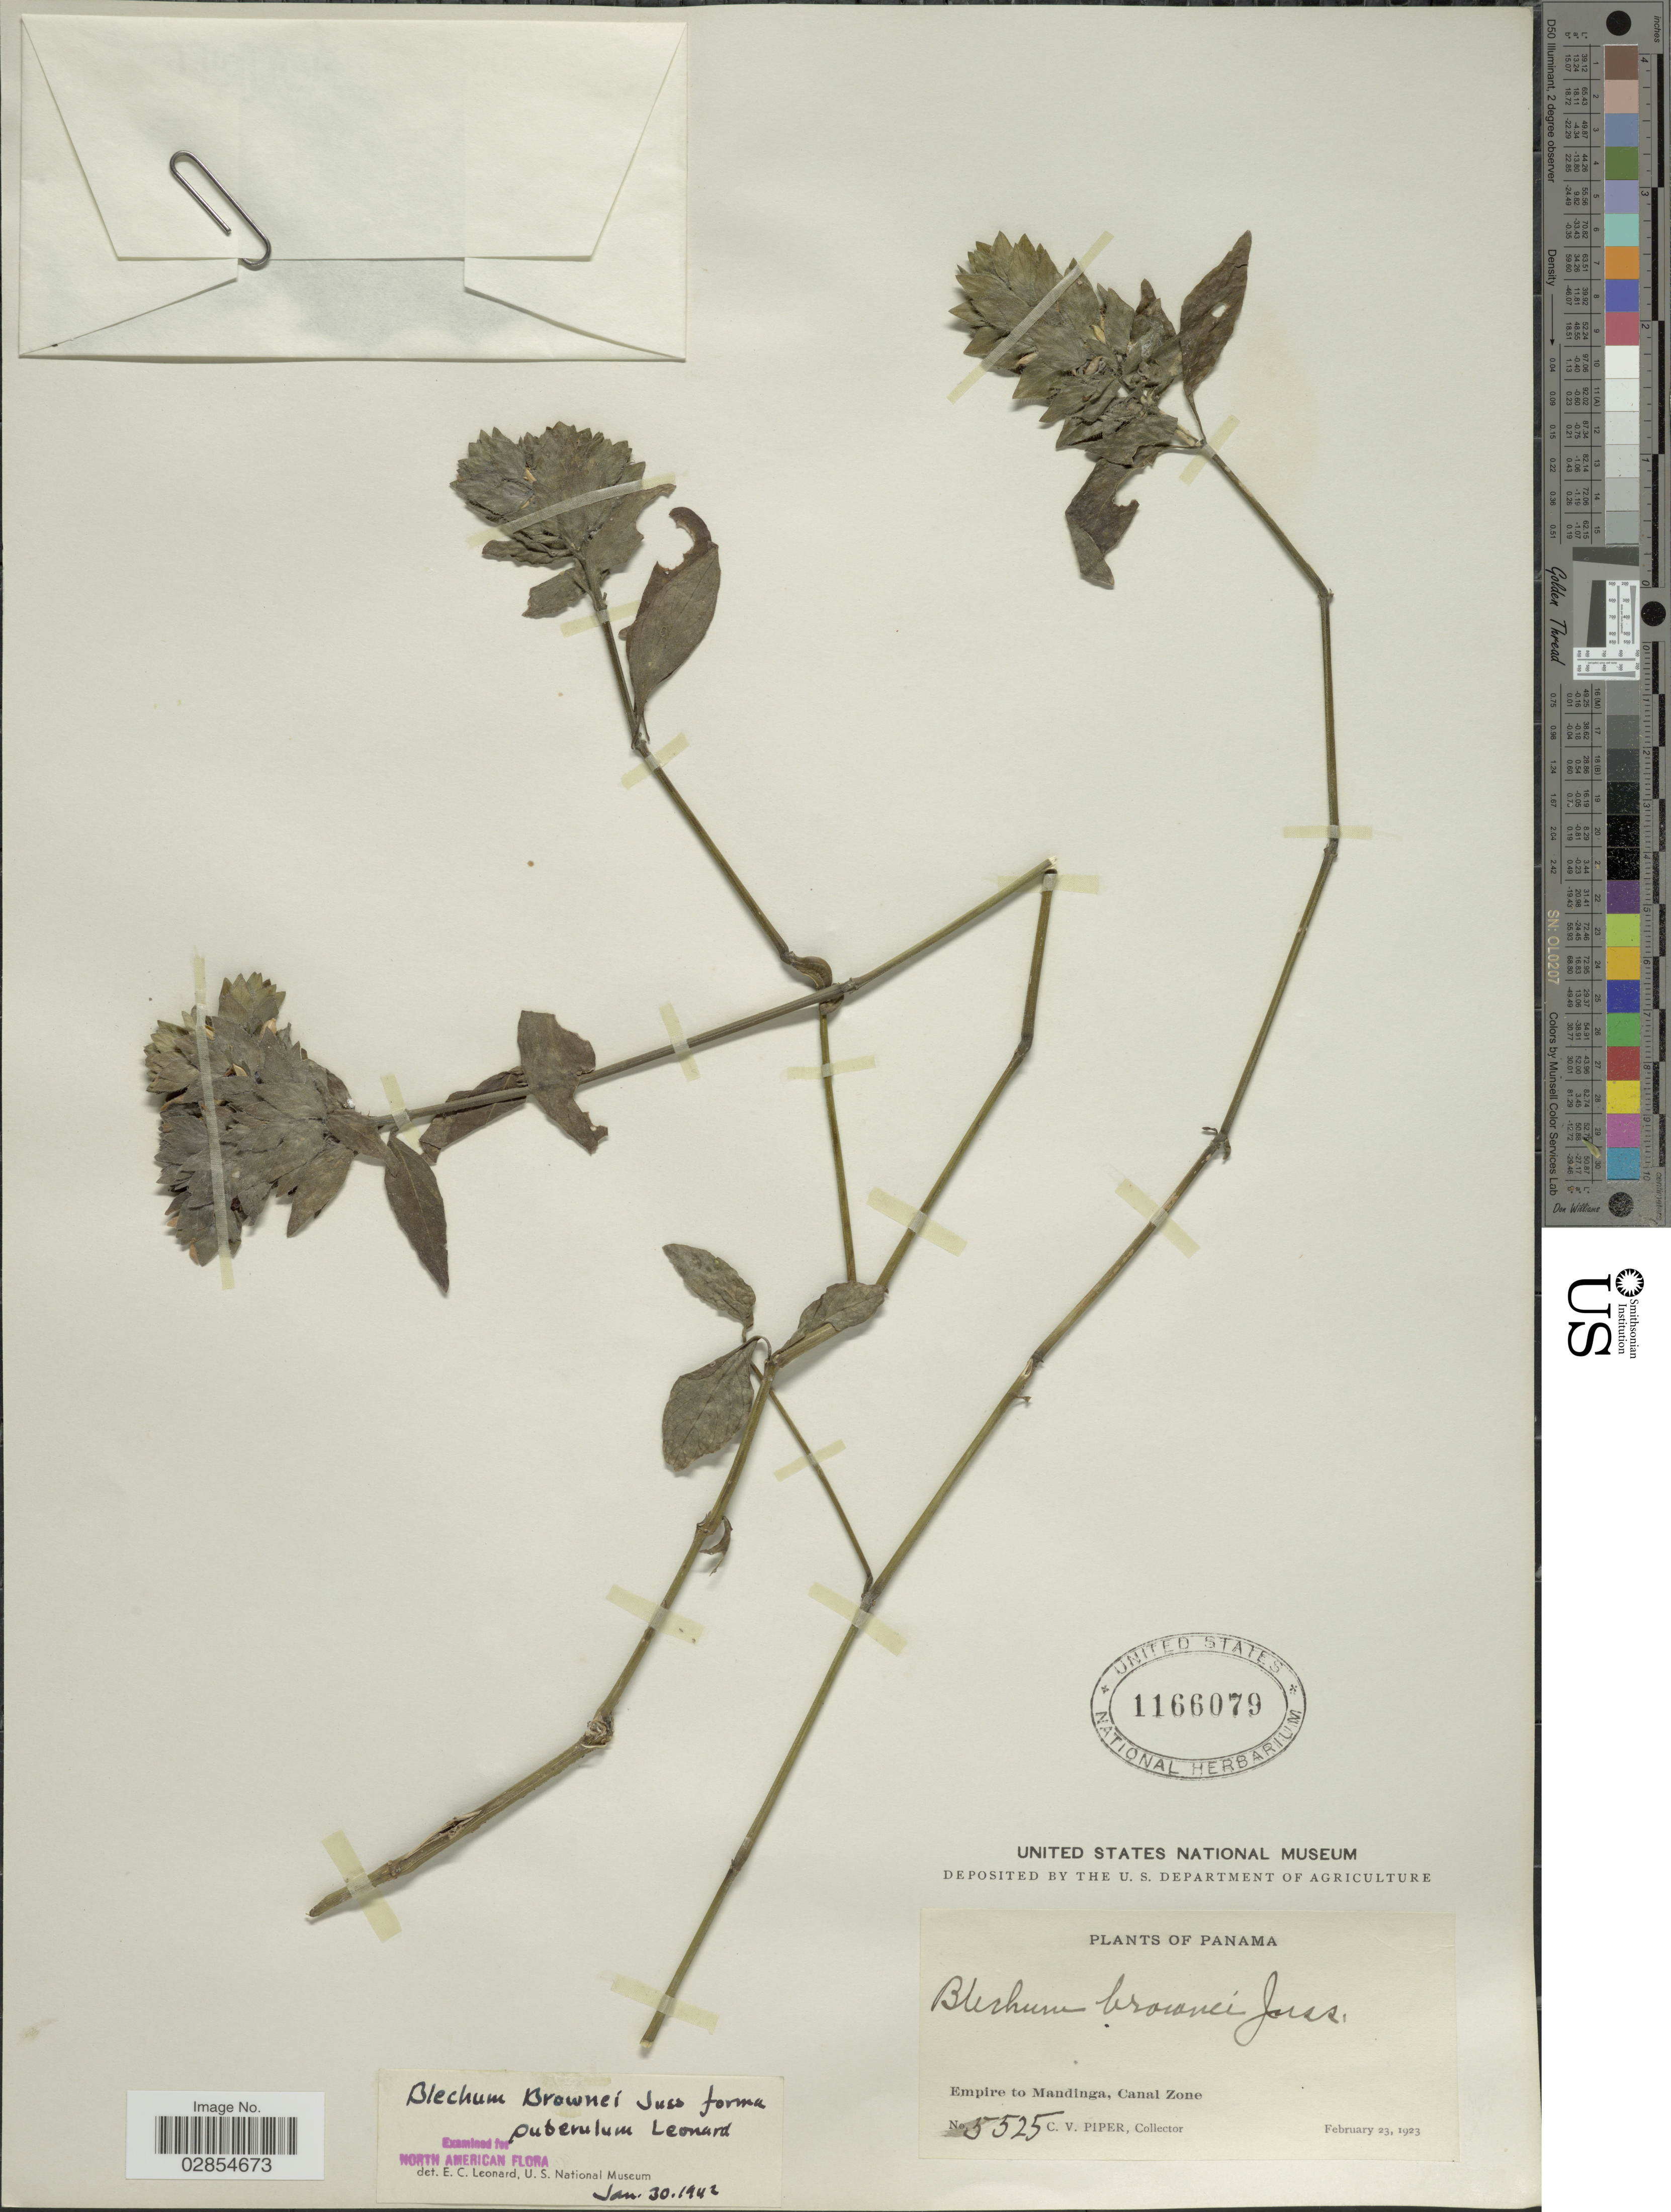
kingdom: Plantae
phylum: Tracheophyta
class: Magnoliopsida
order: Lamiales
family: Acanthaceae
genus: Blechum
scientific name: Blechum pyramidatum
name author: (Lam.) Urb.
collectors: C. V. Piper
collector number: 5525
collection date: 1923-02-23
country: Panama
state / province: Colón / Panamá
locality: Empire to Mandinga, Canal Zone.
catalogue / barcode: US 1166079